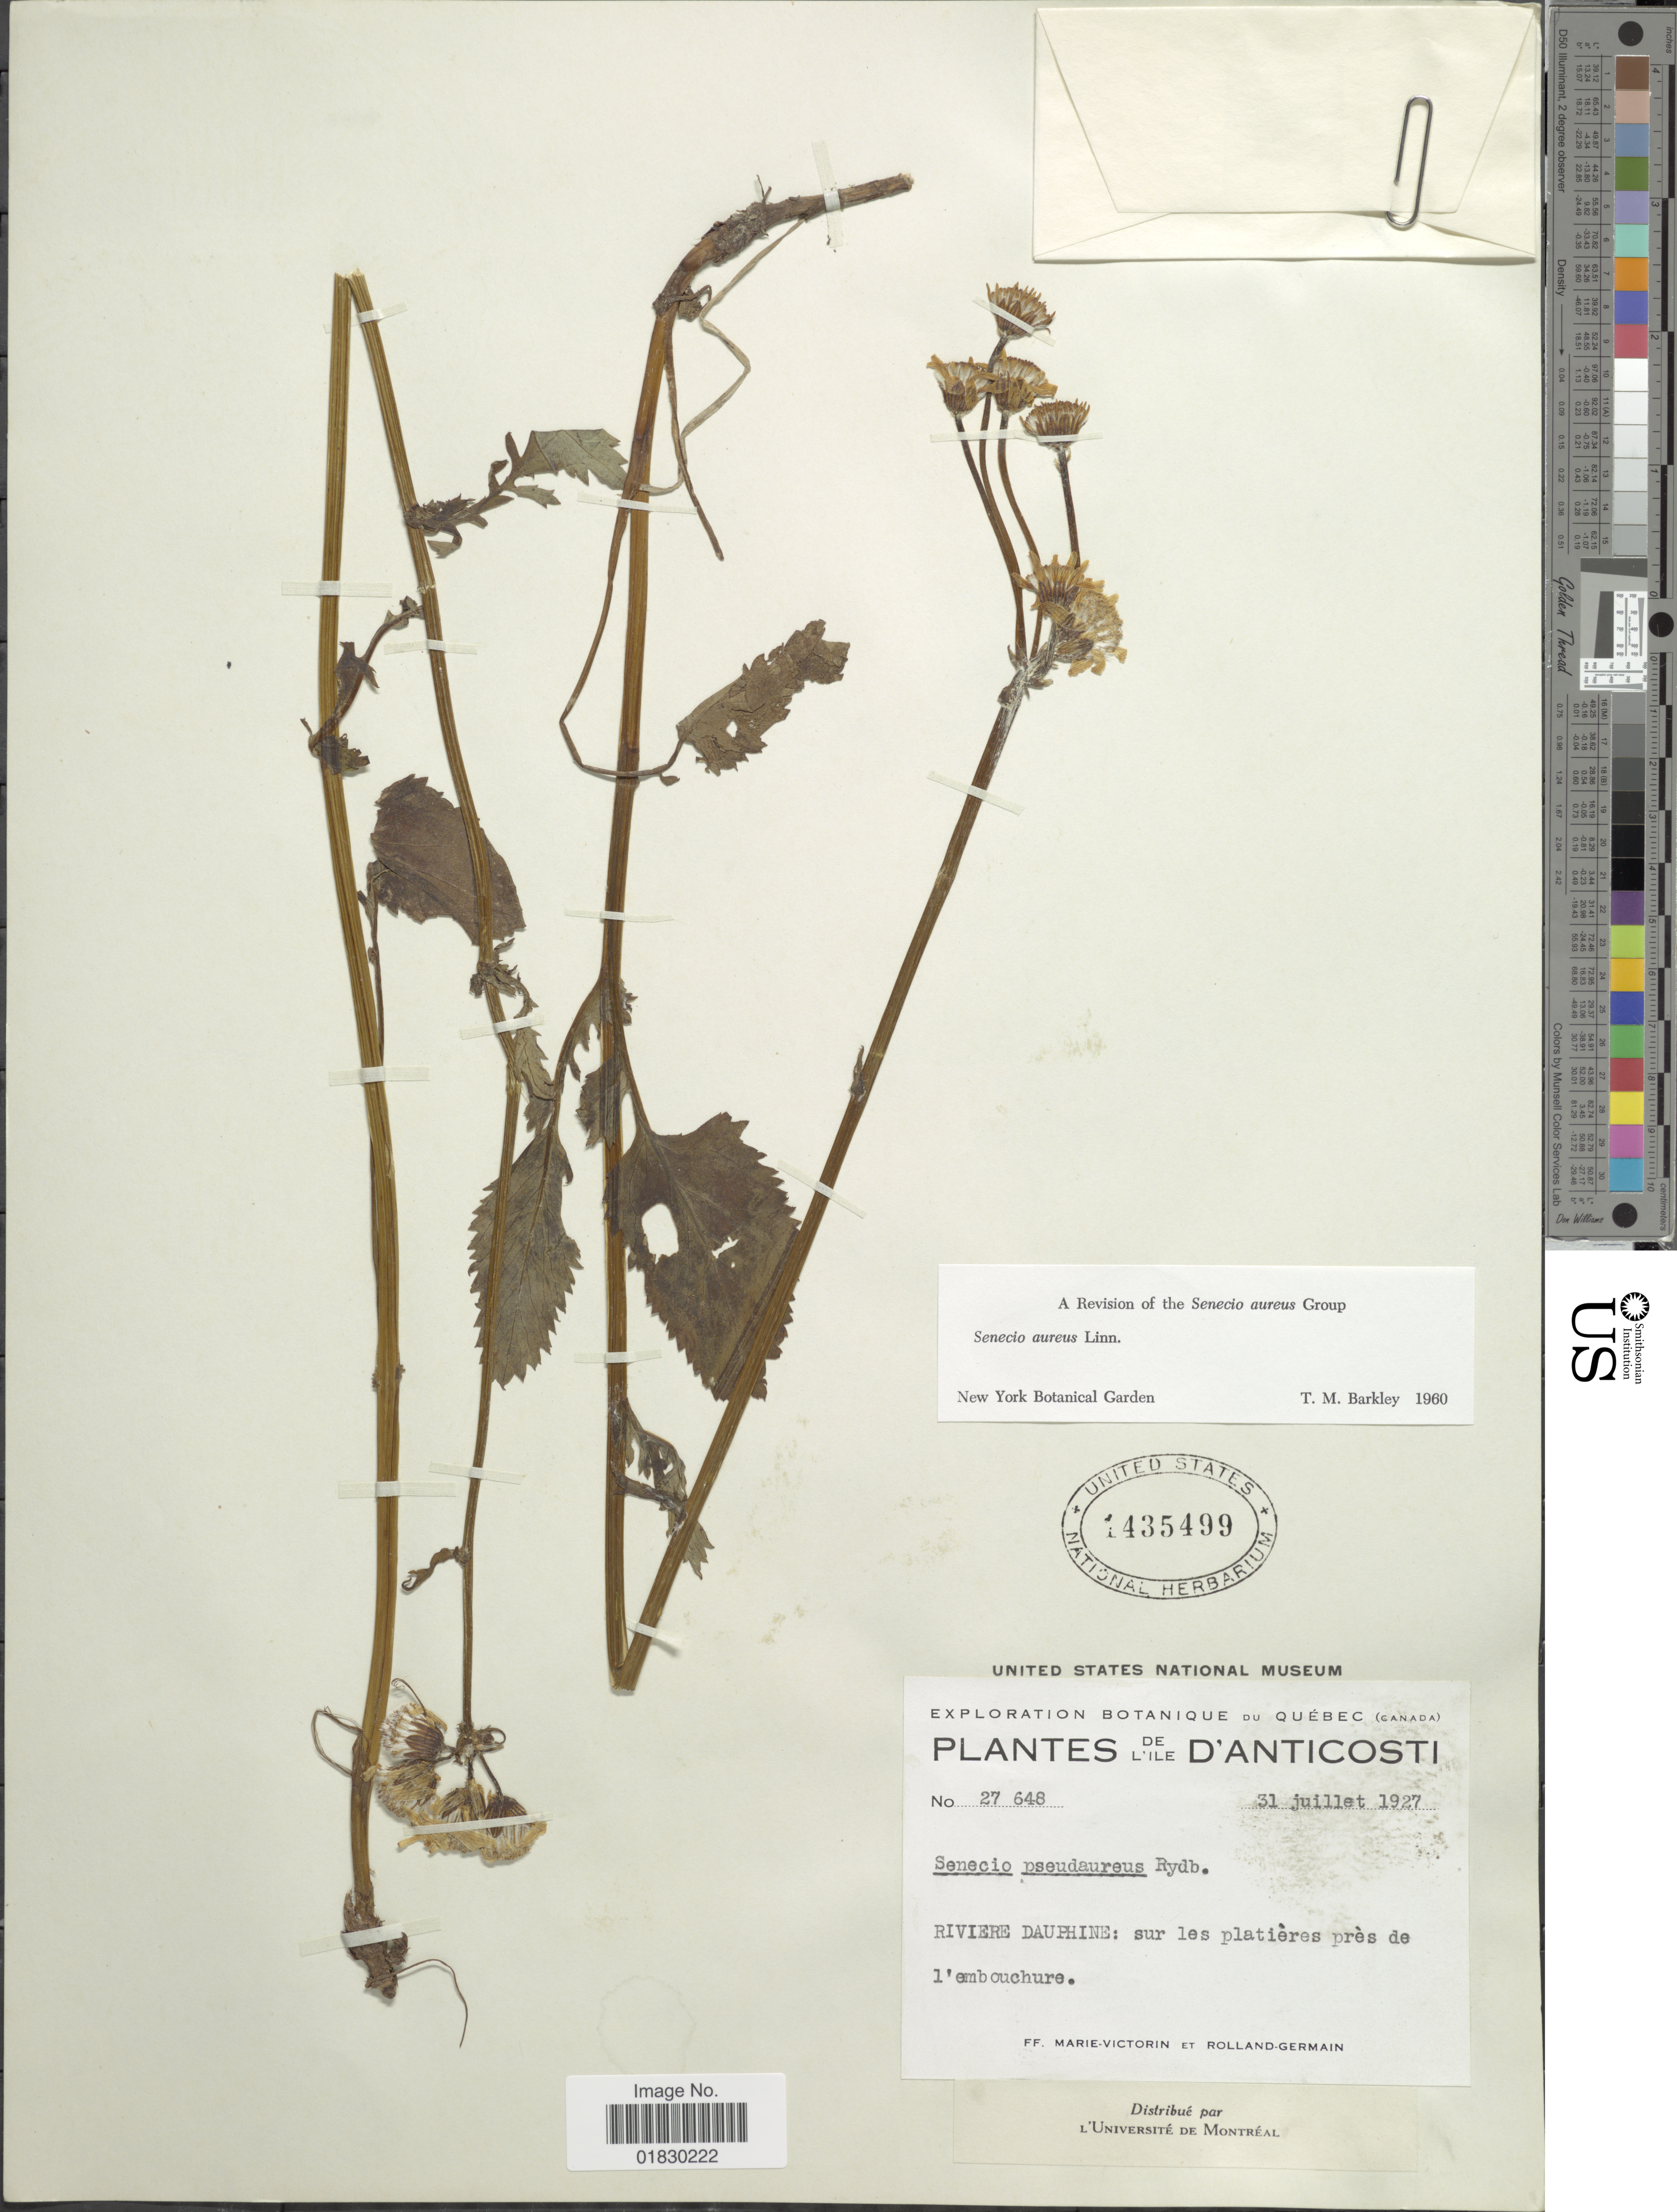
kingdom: Plantae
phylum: Tracheophyta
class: Magnoliopsida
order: Asterales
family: Asteraceae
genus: Packera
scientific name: Packera aurea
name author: (L.) Á. Löve & D. Löve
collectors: F. Marie-Victorin & Rolland-Germain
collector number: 27648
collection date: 1927-07-31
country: Canada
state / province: Quebec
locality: De L' Ile D' Anticosti, Riviere Dauphine: sur les platieres pres de l' embouchure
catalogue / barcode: US 1435499